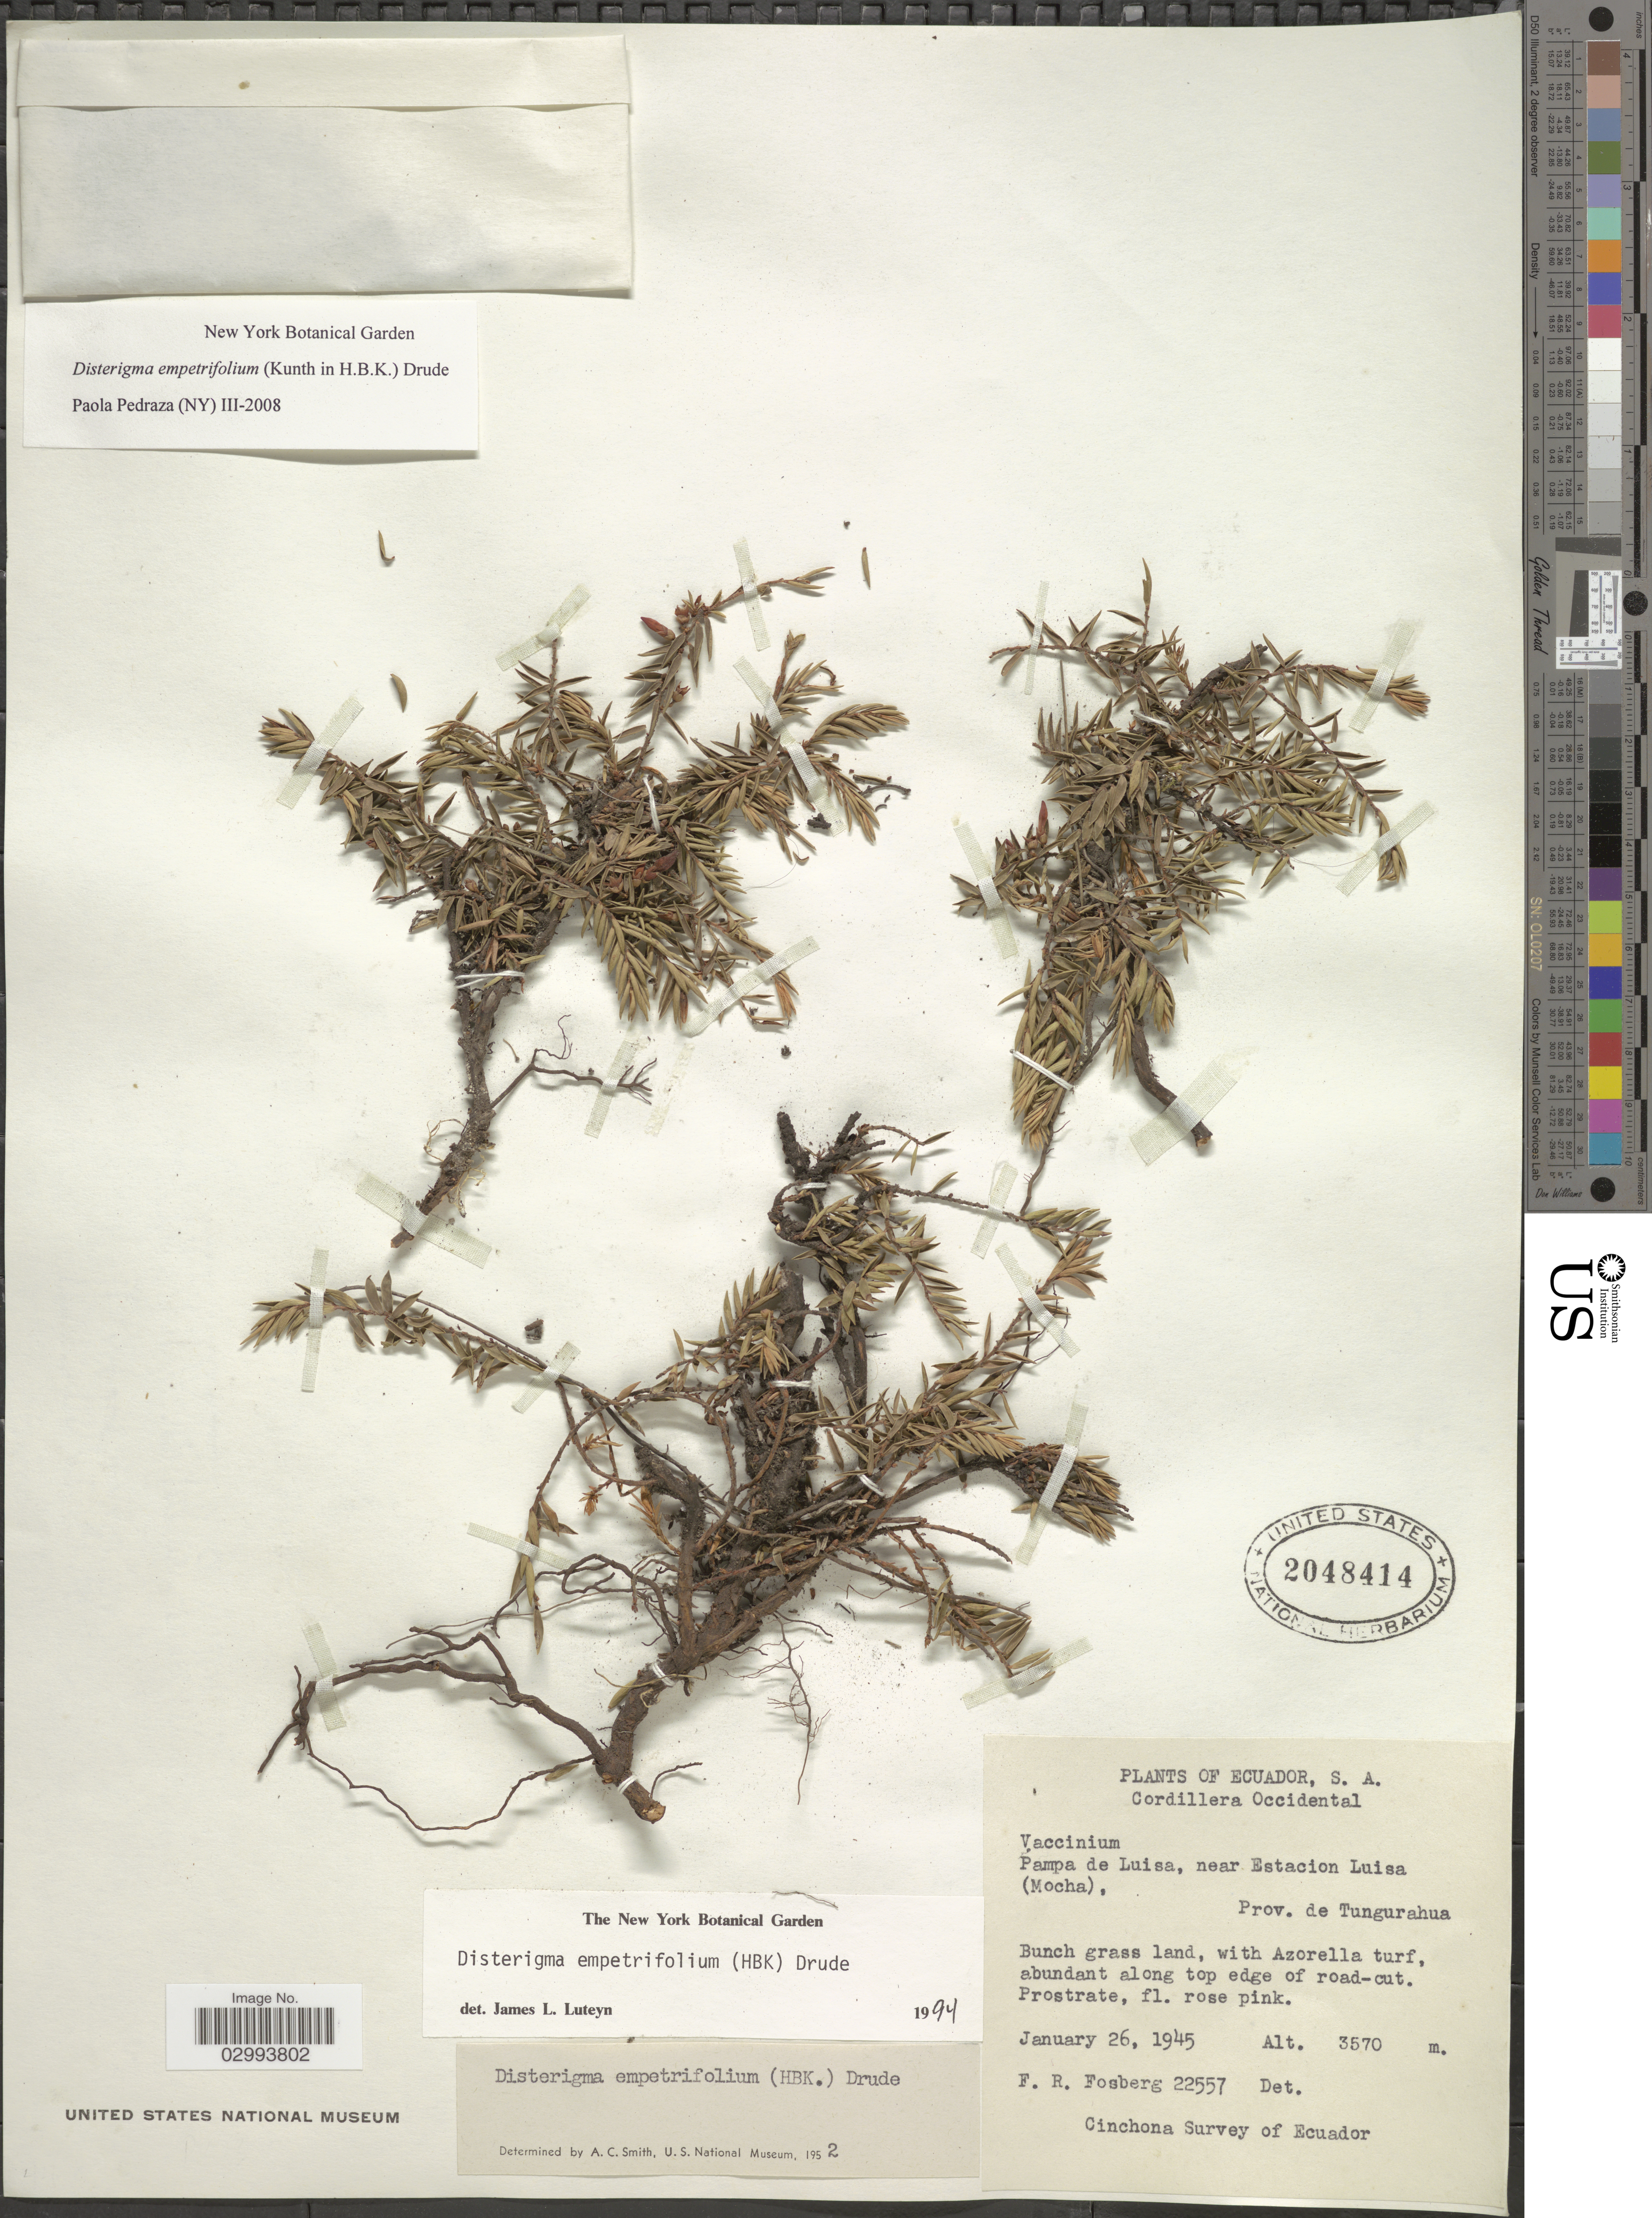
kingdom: Plantae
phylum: Tracheophyta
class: Magnoliopsida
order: Ericales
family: Ericaceae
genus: Disterigma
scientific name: Disterigma empetrifolium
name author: (Kunth) Drude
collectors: F. R. Fosberg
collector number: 22557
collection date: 1945-01-26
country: Ecuador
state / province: Tungurahua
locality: Cordillera Occidental, Pampa de Luisa, near Estacion Luisa (Mocha).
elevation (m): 3570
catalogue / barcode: US 2048414